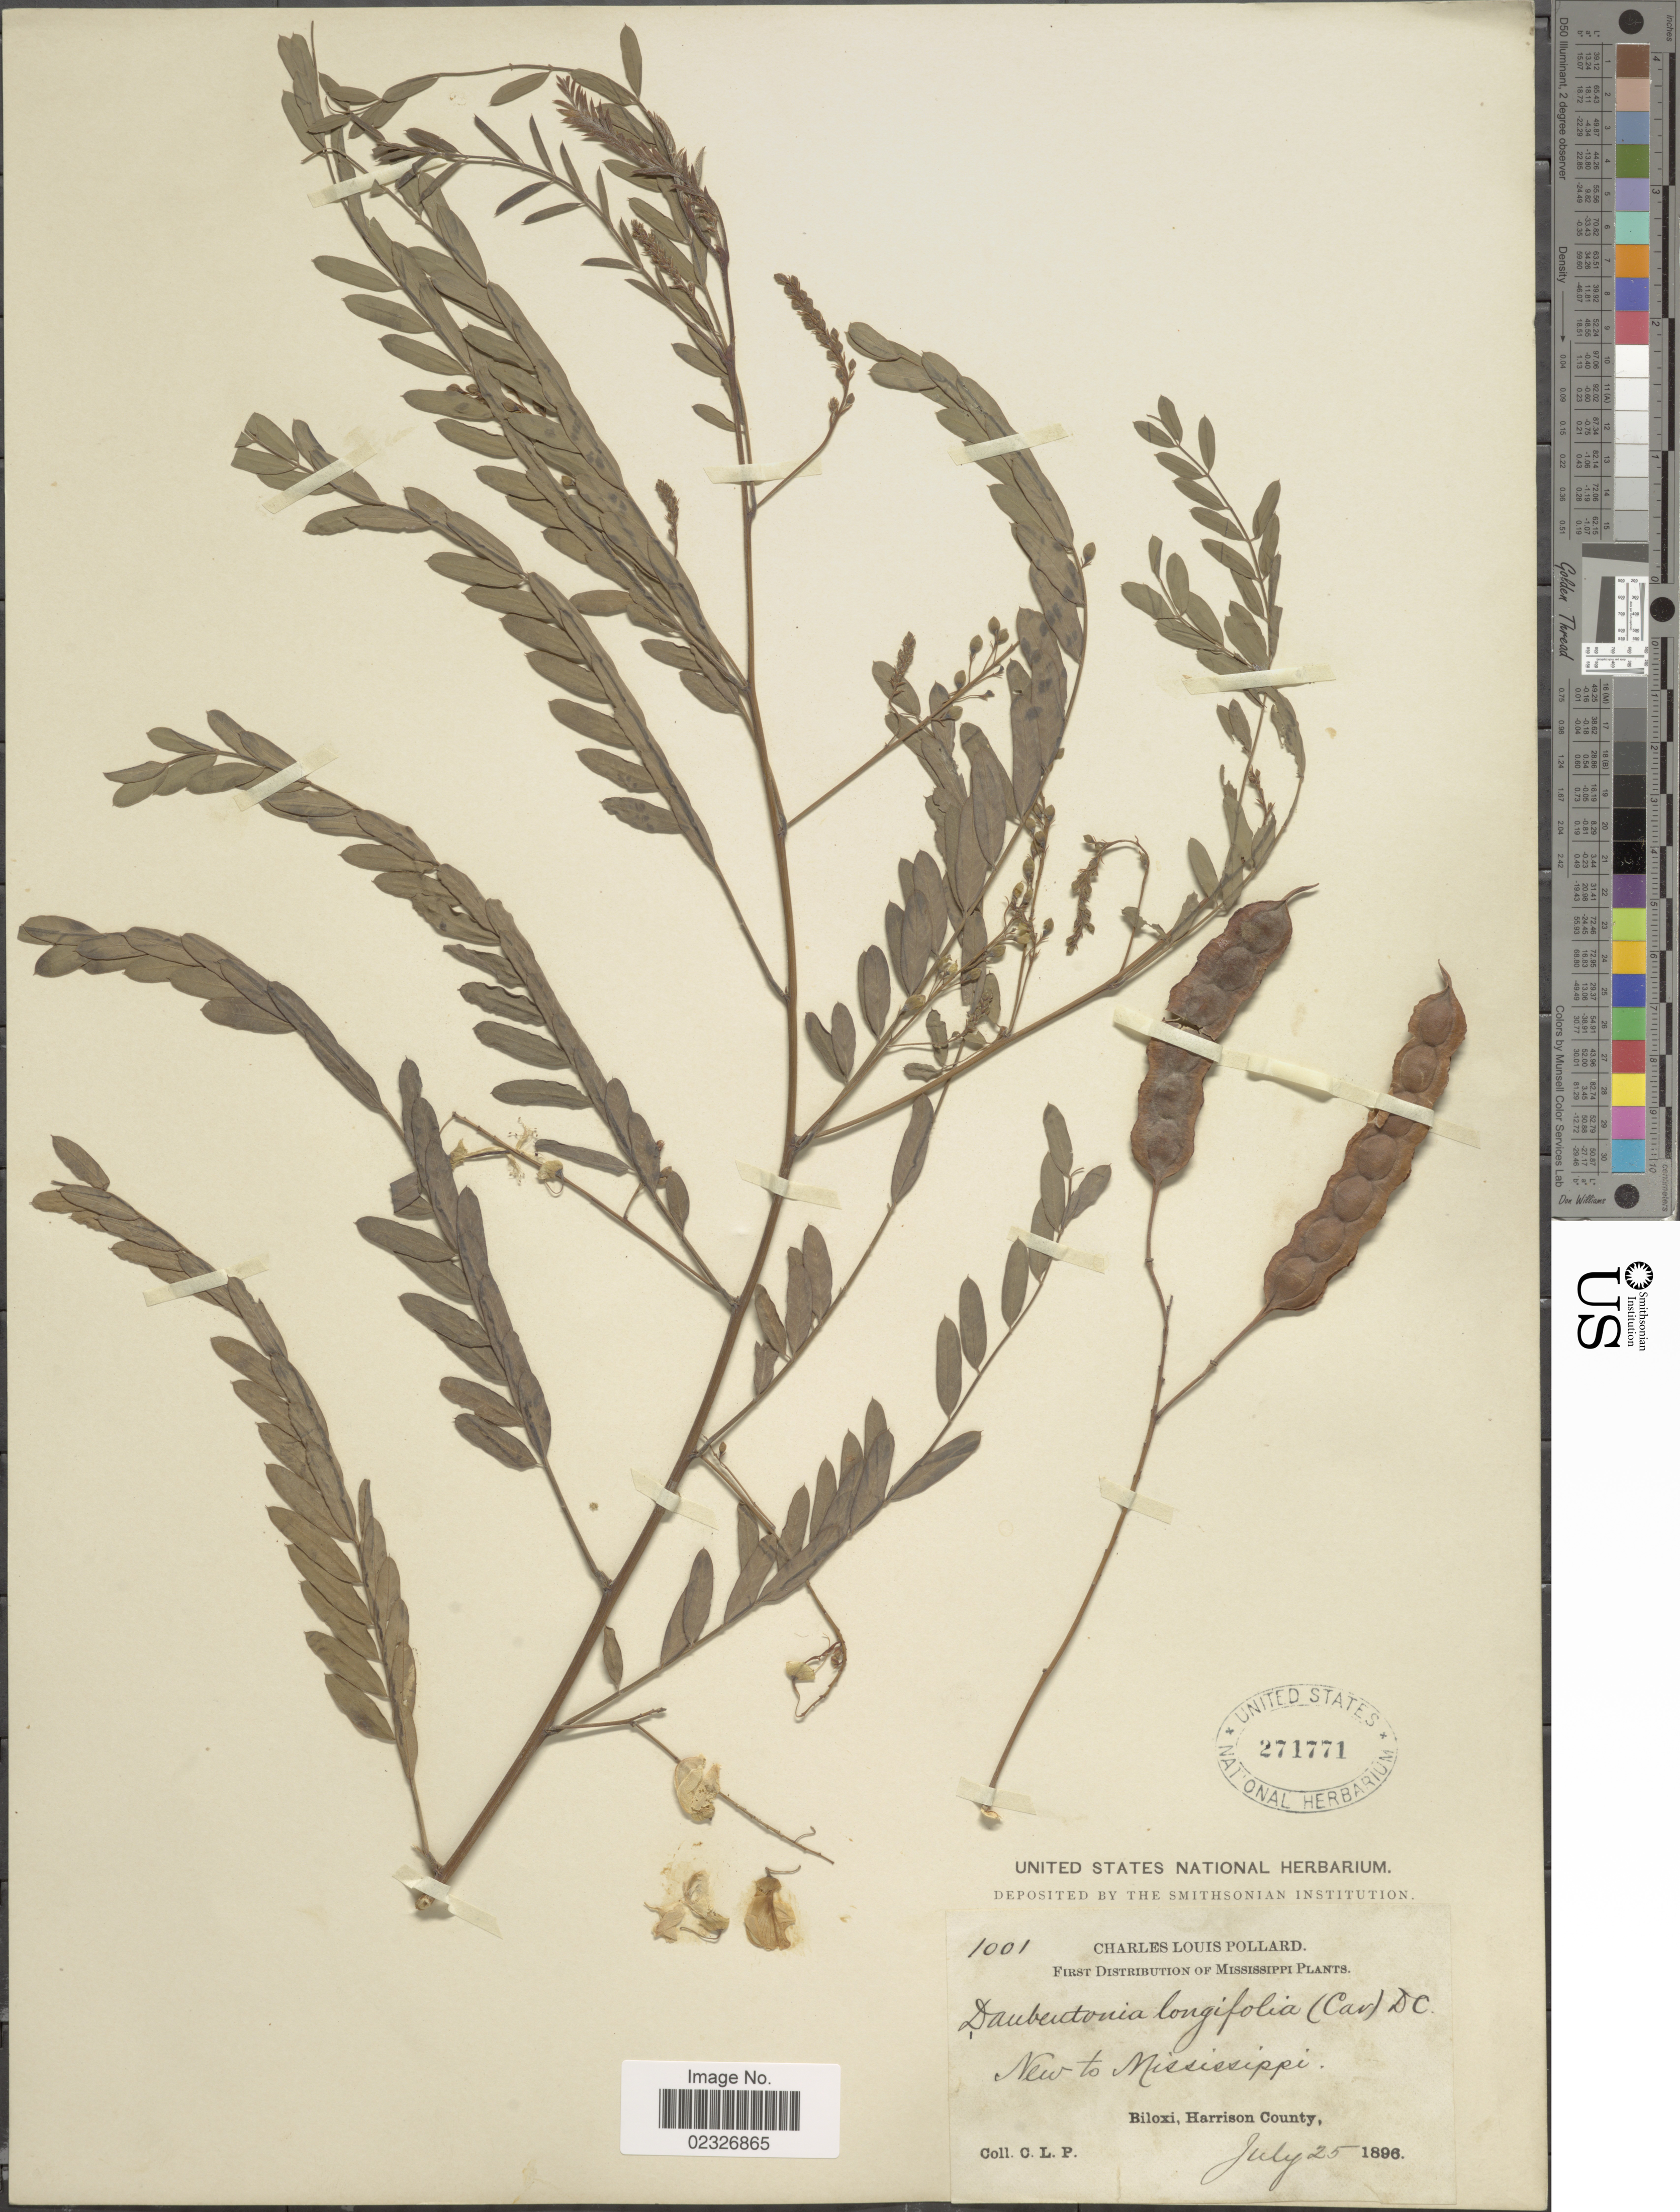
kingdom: Plantae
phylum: Tracheophyta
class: Magnoliopsida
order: Fabales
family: Fabaceae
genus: Sesbania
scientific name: Sesbania drummondii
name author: (Rydb.) Cory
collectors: C. L. Pollard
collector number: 1001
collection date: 1896-07-25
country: United States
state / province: Mississippi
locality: New to Mississippi, Biloxi, Harrison County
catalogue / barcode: US 271771